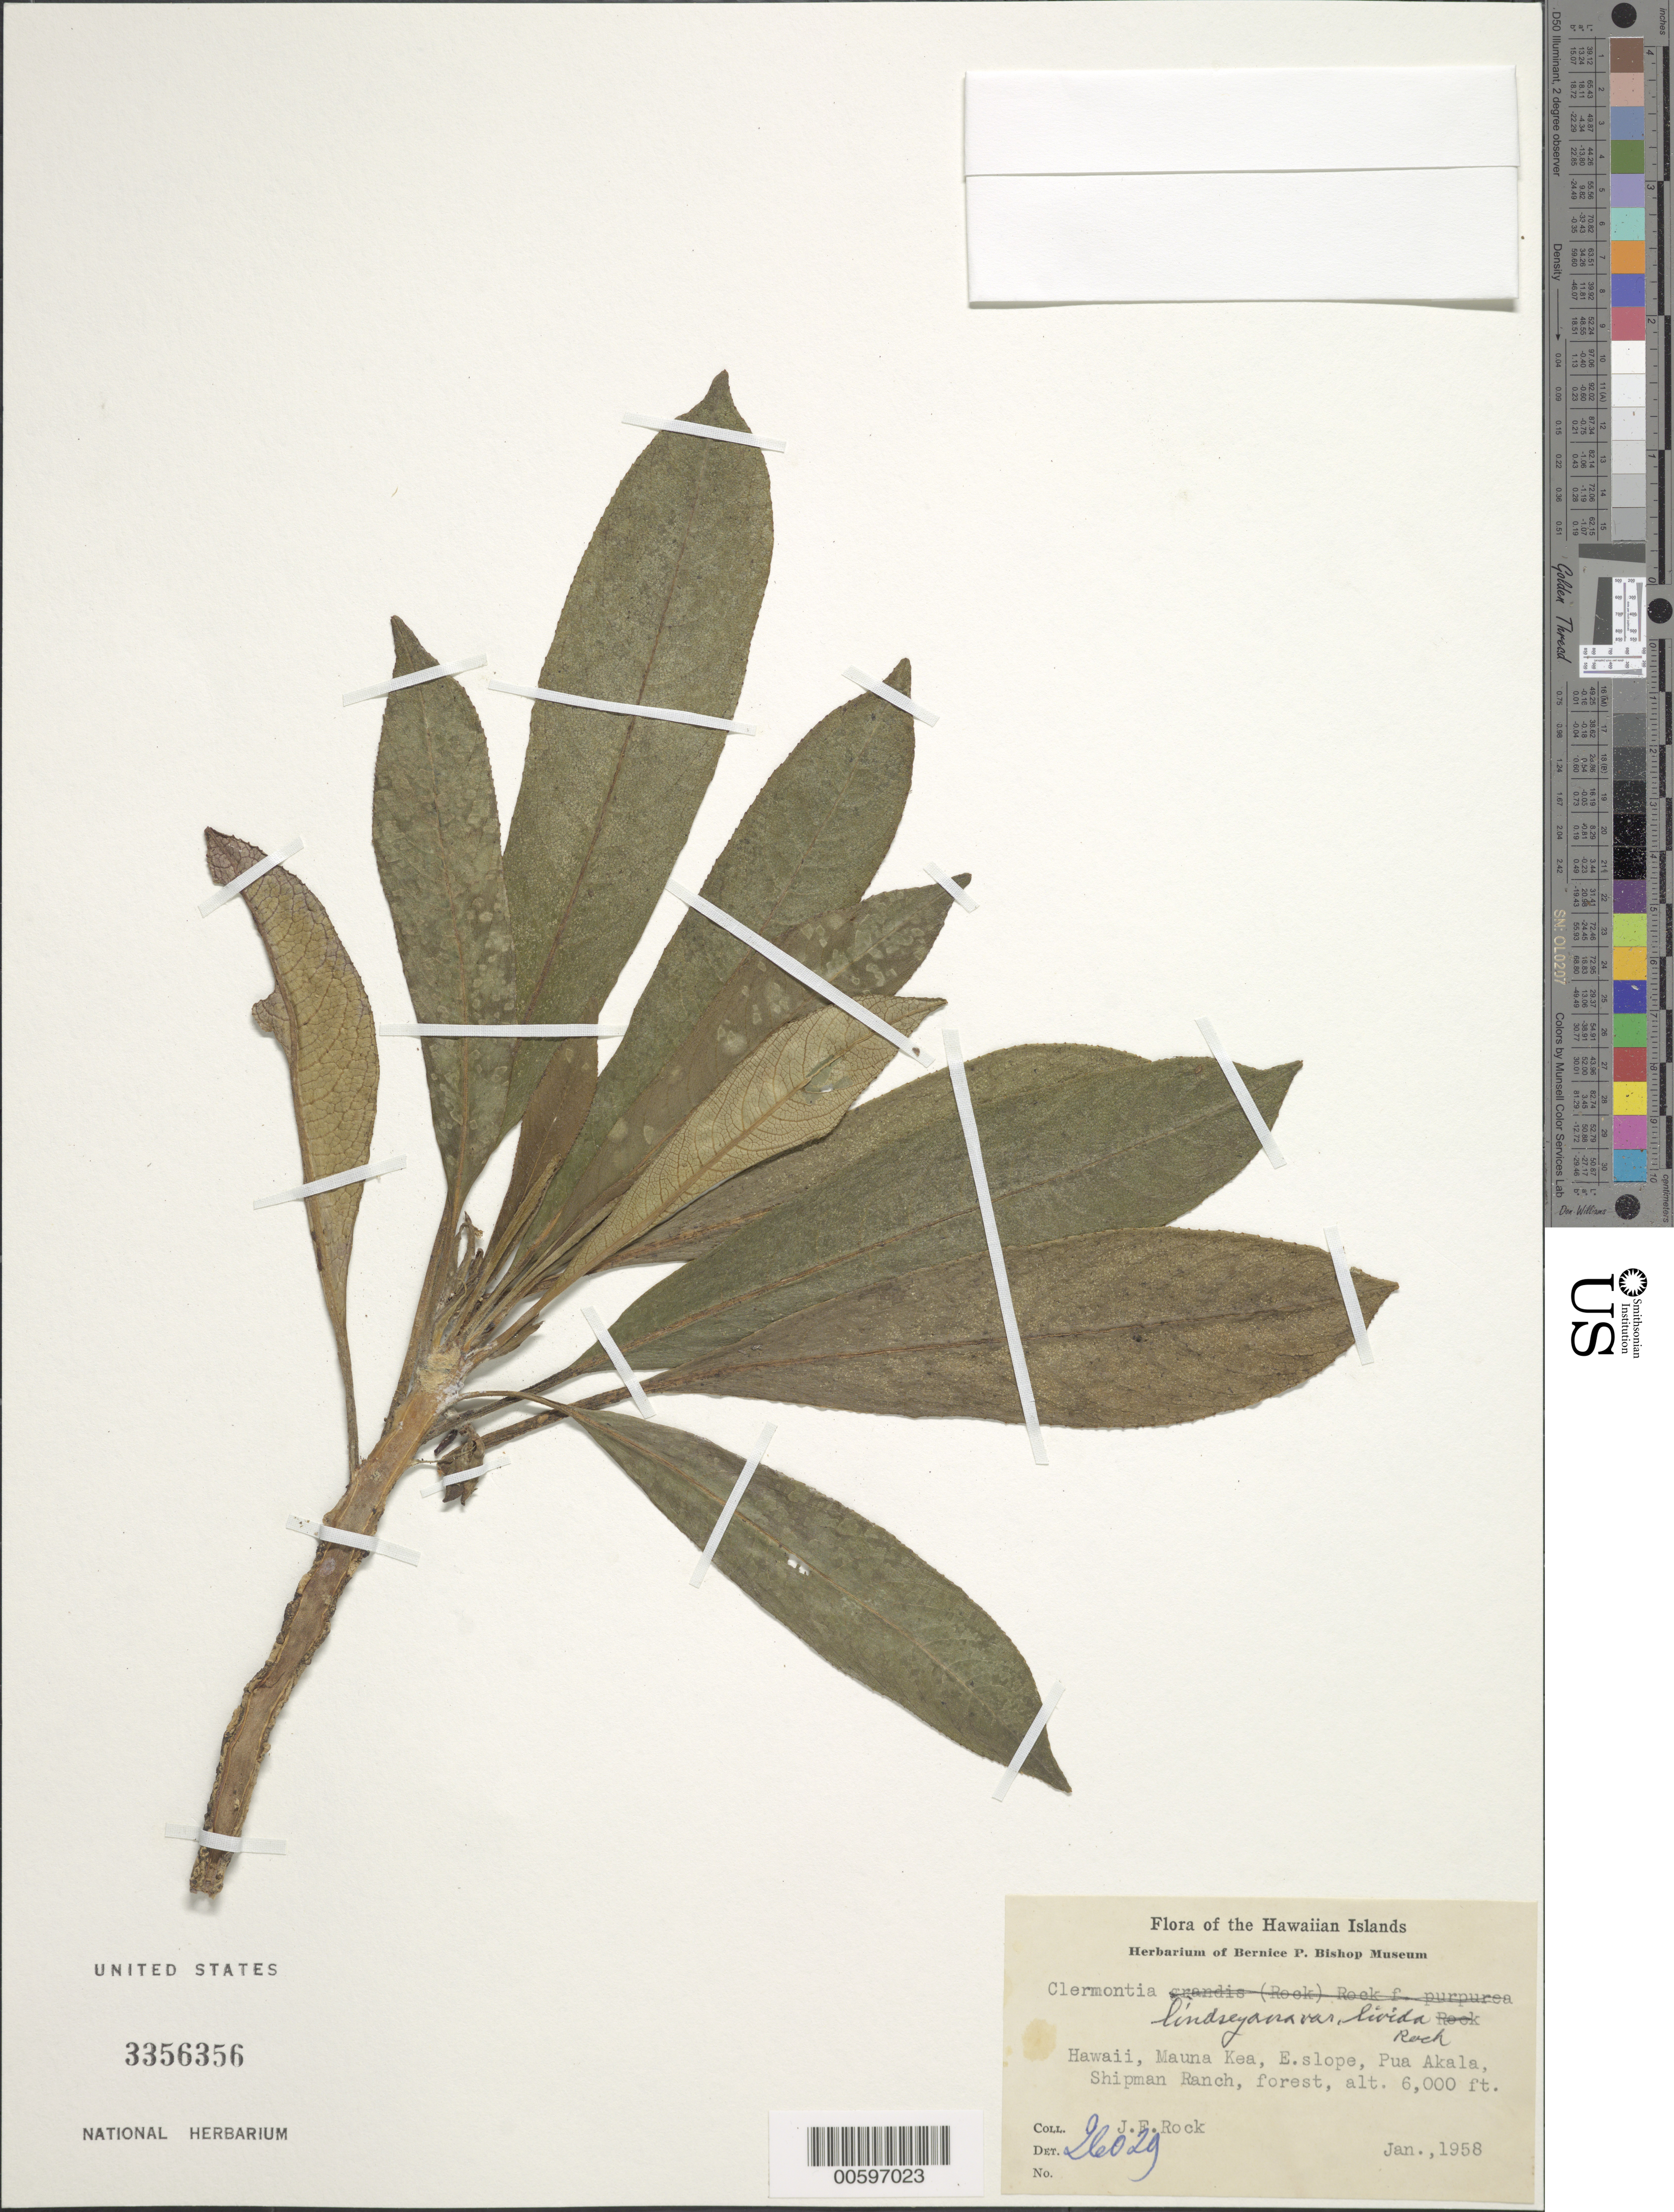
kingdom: Plantae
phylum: Tracheophyta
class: Magnoliopsida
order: Asterales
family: Campanulaceae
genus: Clermontia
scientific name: Clermontia lindseyana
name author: Rock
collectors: J. F. Rock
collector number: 26029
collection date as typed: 0 Jan 1958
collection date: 1958-01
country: United States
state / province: Hawaii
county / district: Hawaii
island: Hawaii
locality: Mauna Kea, E slope, Pua Akala, Shipman Ranch.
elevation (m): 1829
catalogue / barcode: US 3356356